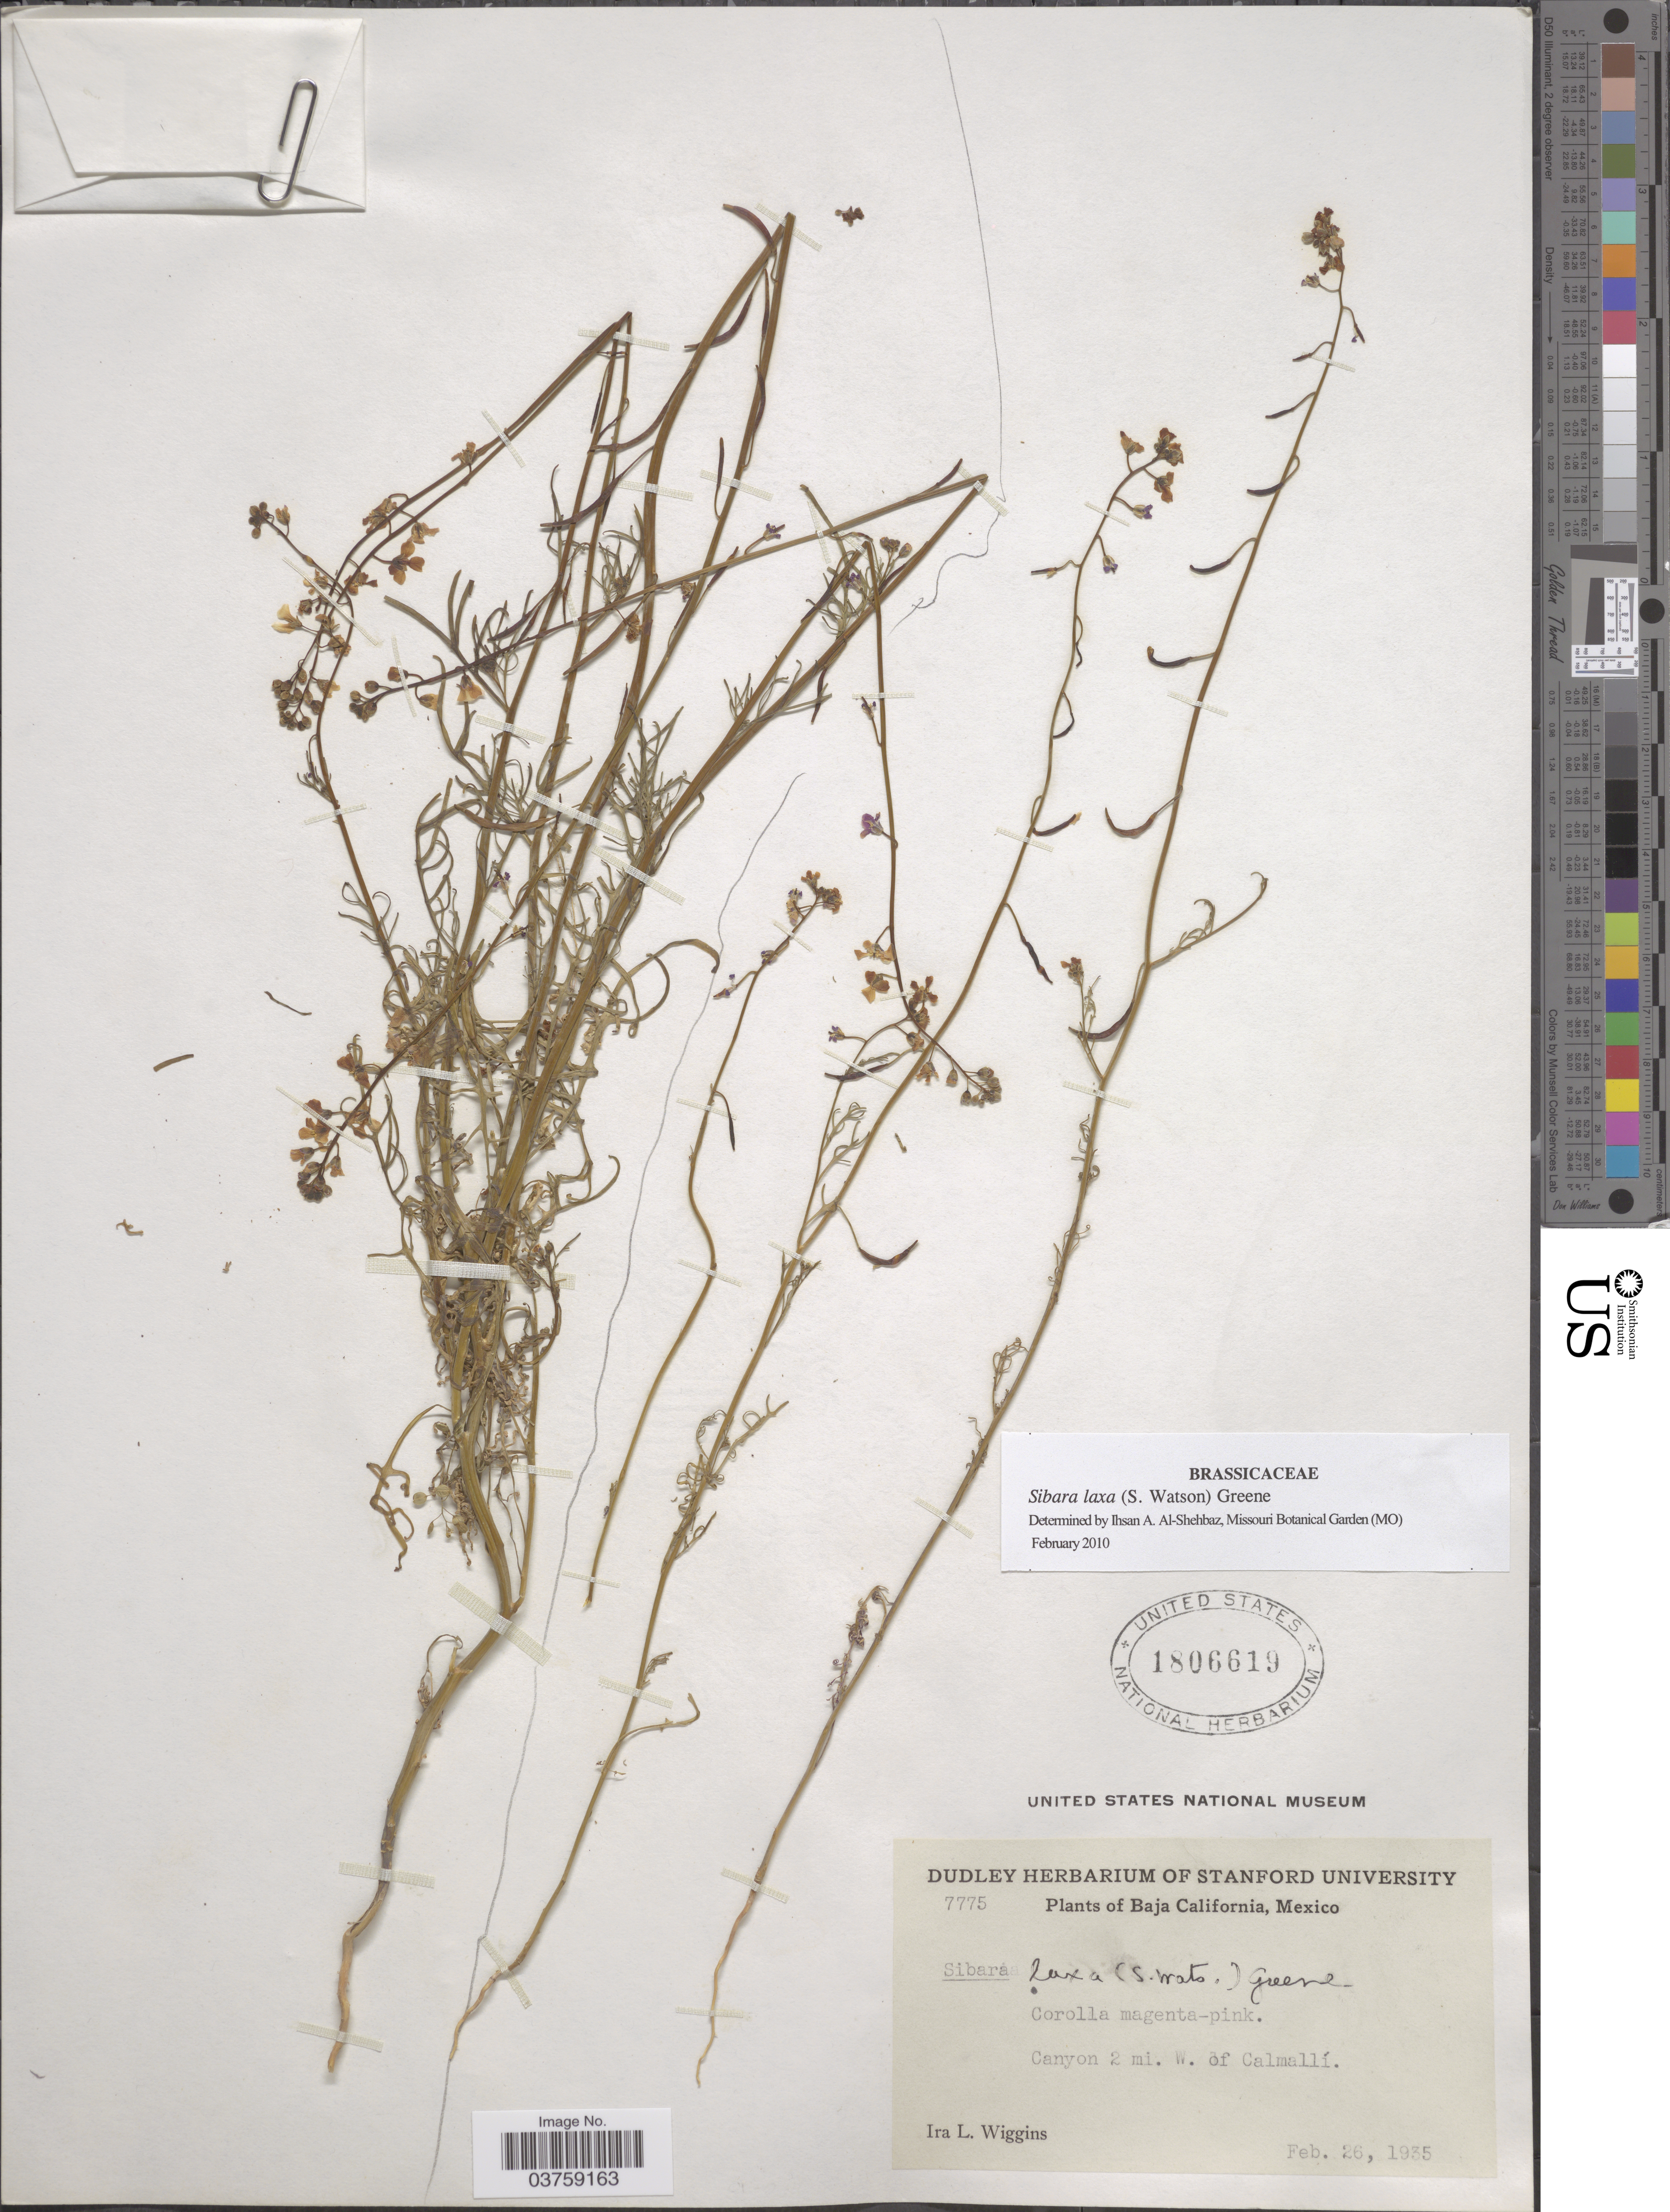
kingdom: Plantae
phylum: Tracheophyta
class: Magnoliopsida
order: Brassicales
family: Brassicaceae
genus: Sibara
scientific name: Sibara laxa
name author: (S. Watson) Greene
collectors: I. L. Wiggins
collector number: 7775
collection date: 1935-02-26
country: Mexico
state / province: Baja California Norte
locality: Canyon 2 mi. W. of Calmallí.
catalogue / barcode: US 1806619